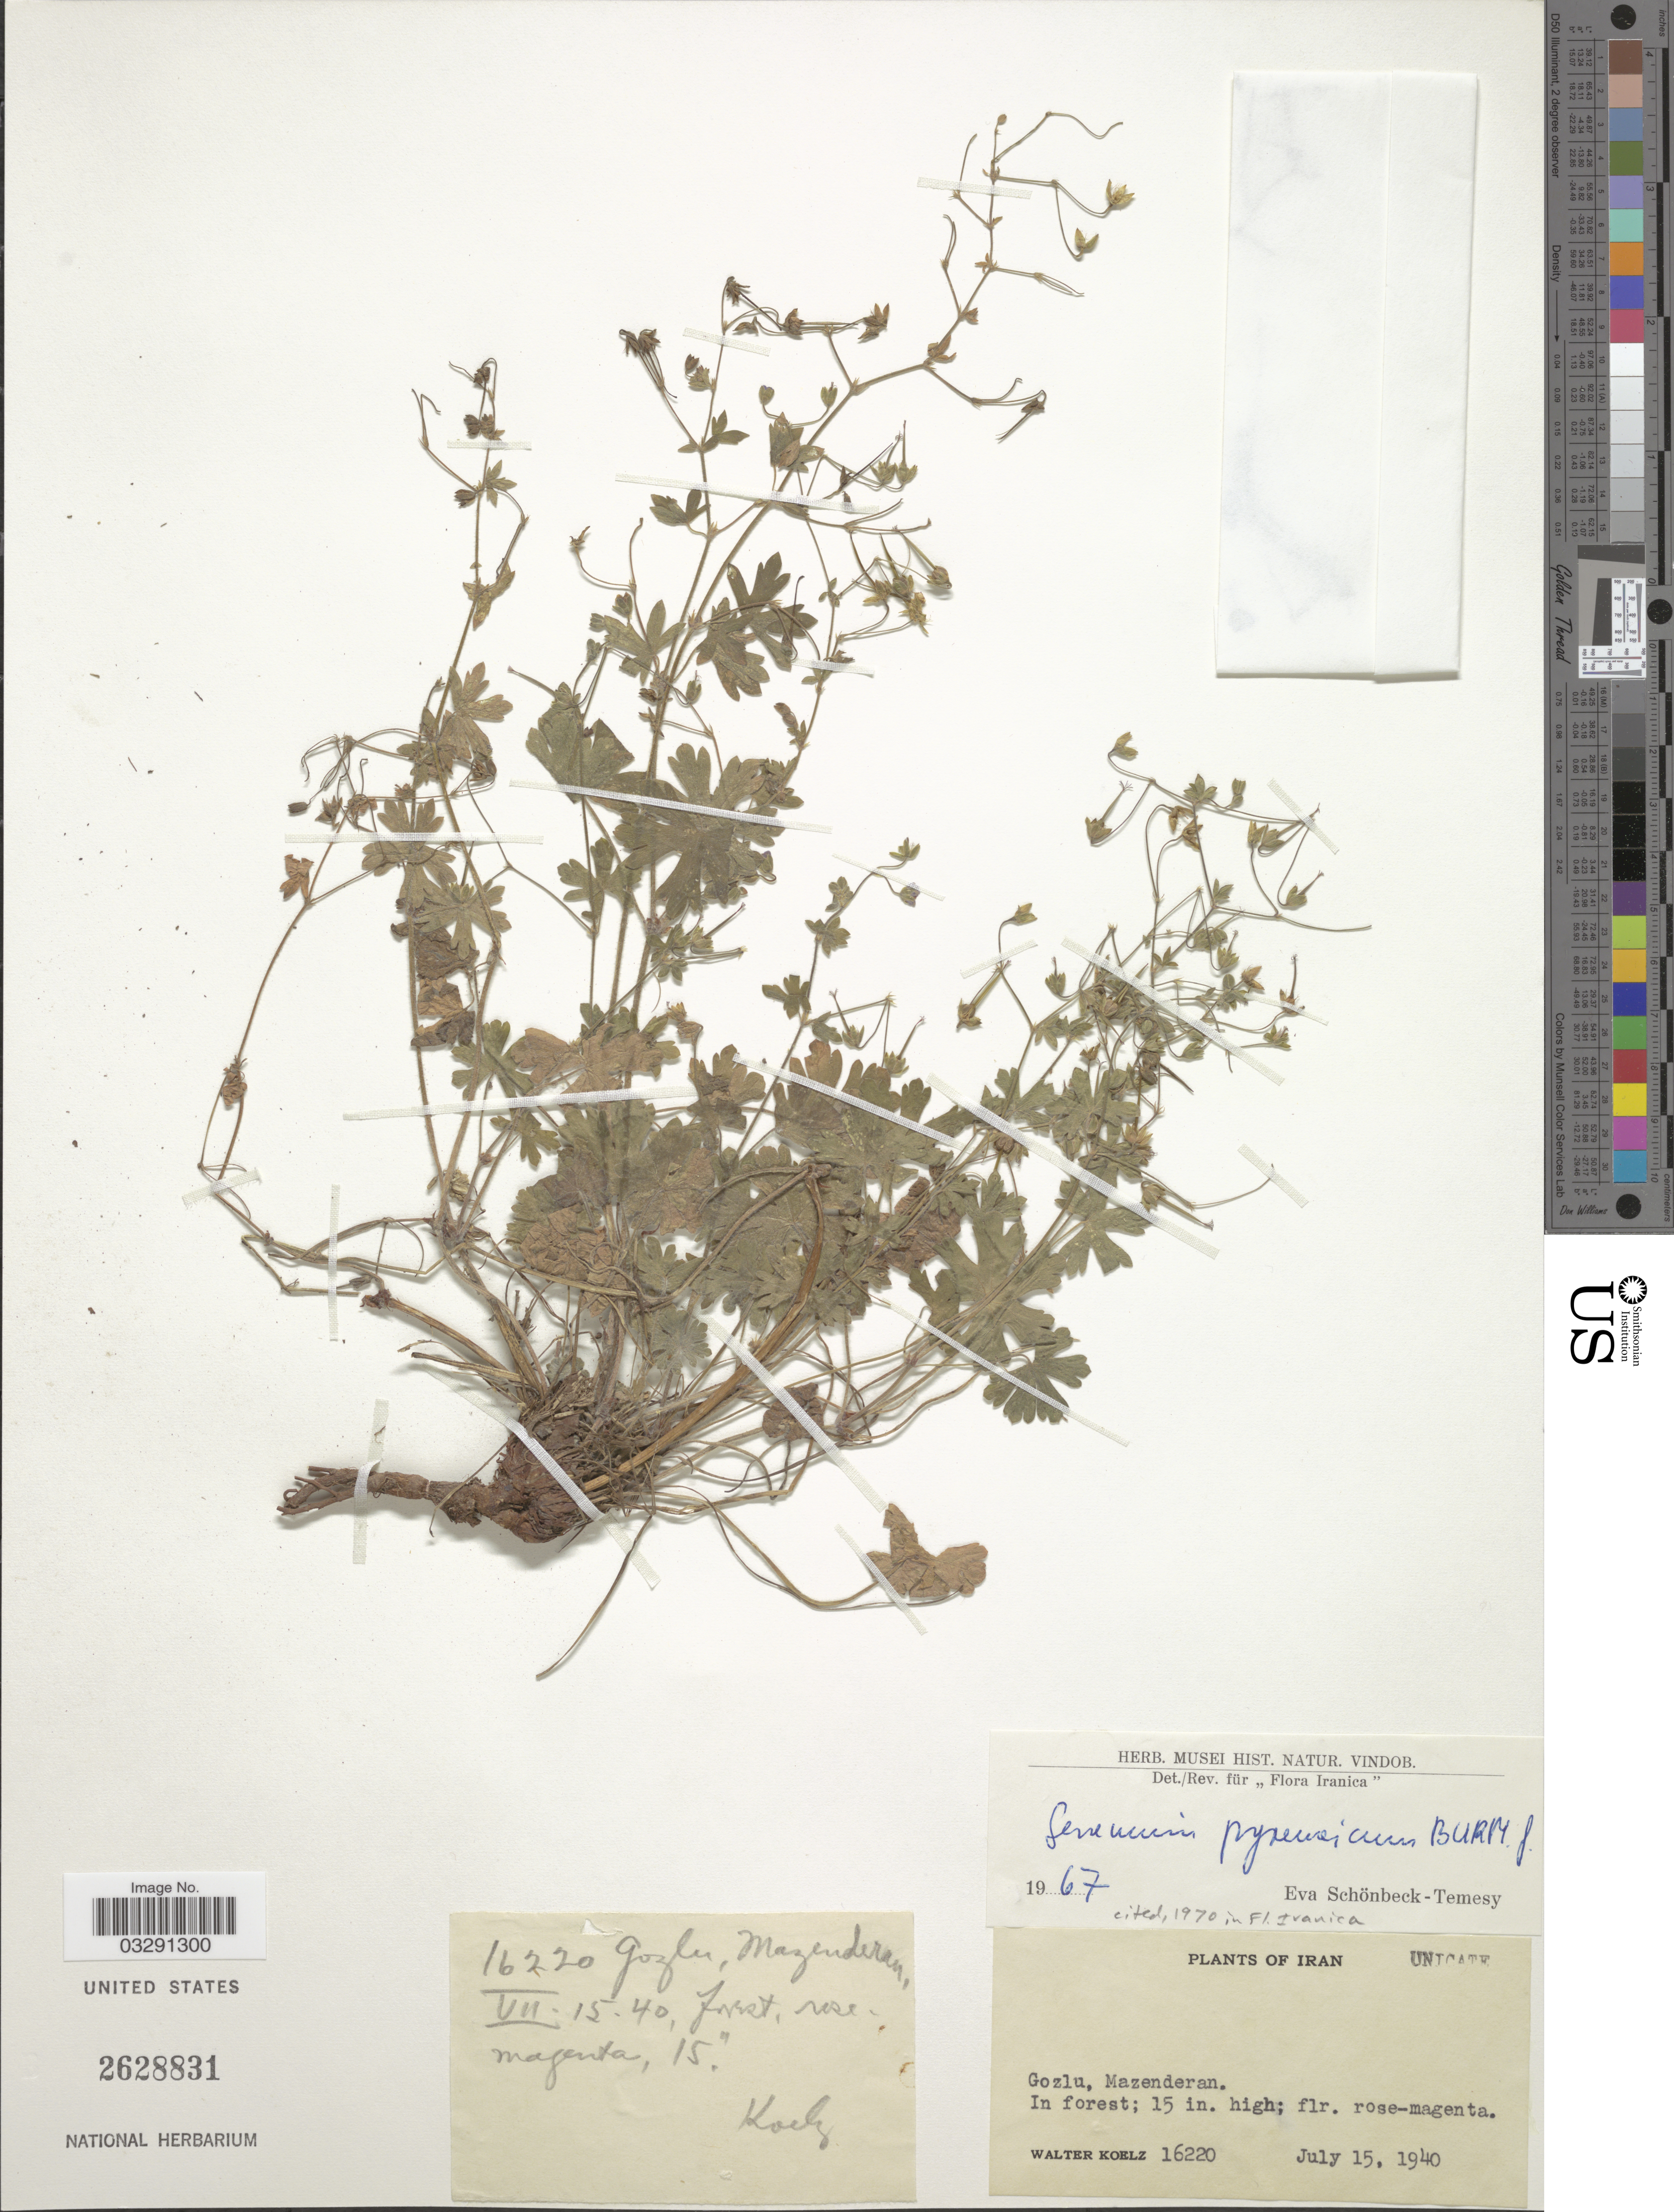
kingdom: Plantae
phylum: Tracheophyta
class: Magnoliopsida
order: Geraniales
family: Geraniaceae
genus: Geranium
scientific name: Geranium pyrenaicum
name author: Burm. f.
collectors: W. N. Koelz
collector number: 16220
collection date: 1940-07-15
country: Iran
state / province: Mazandaran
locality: Gozlu, Mazenderan.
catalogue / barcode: US 2628831